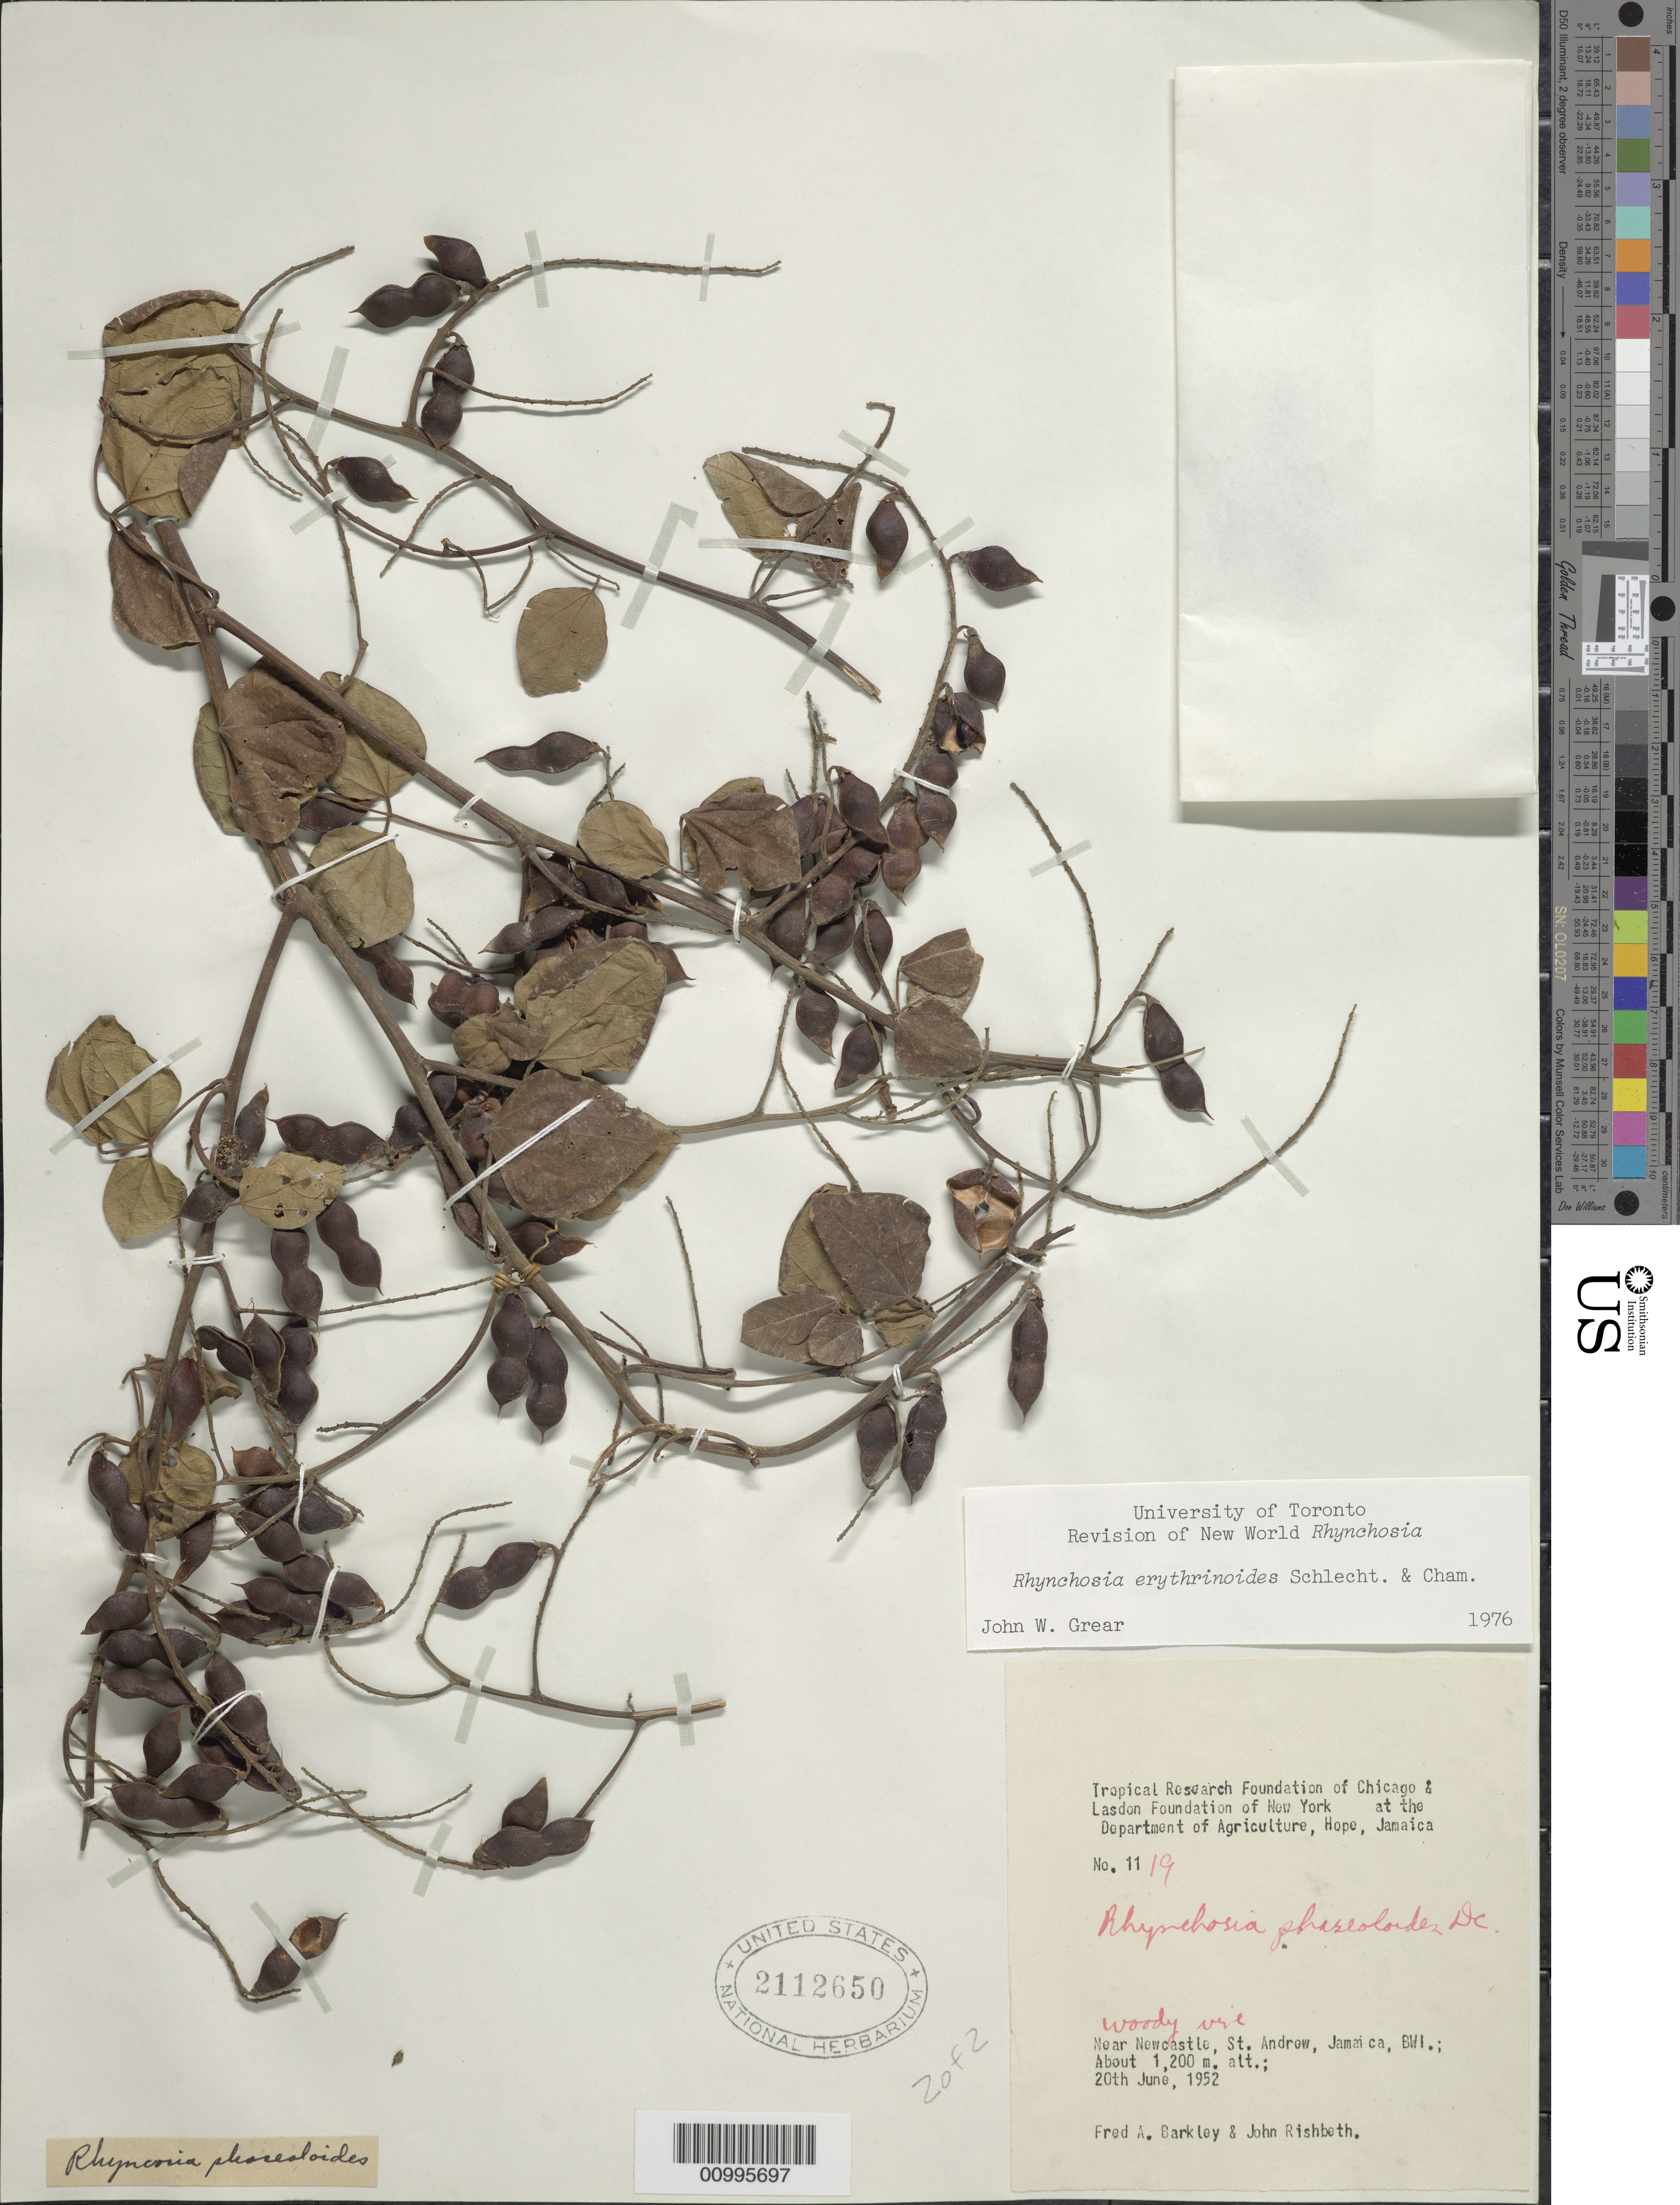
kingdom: Plantae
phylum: Tracheophyta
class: Magnoliopsida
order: Fabales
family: Fabaceae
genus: Rhynchosia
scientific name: Rhynchosia erythrinoides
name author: Schltdl. & Cham.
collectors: F. A. Barkley & J. Rishbeth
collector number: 1119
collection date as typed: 20 Jun 1952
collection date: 1952-06-20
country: Jamaica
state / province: Saint Andrew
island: Jamaica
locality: Near Newcastle.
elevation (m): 1200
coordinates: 0 N, 0 E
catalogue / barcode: US 2112650